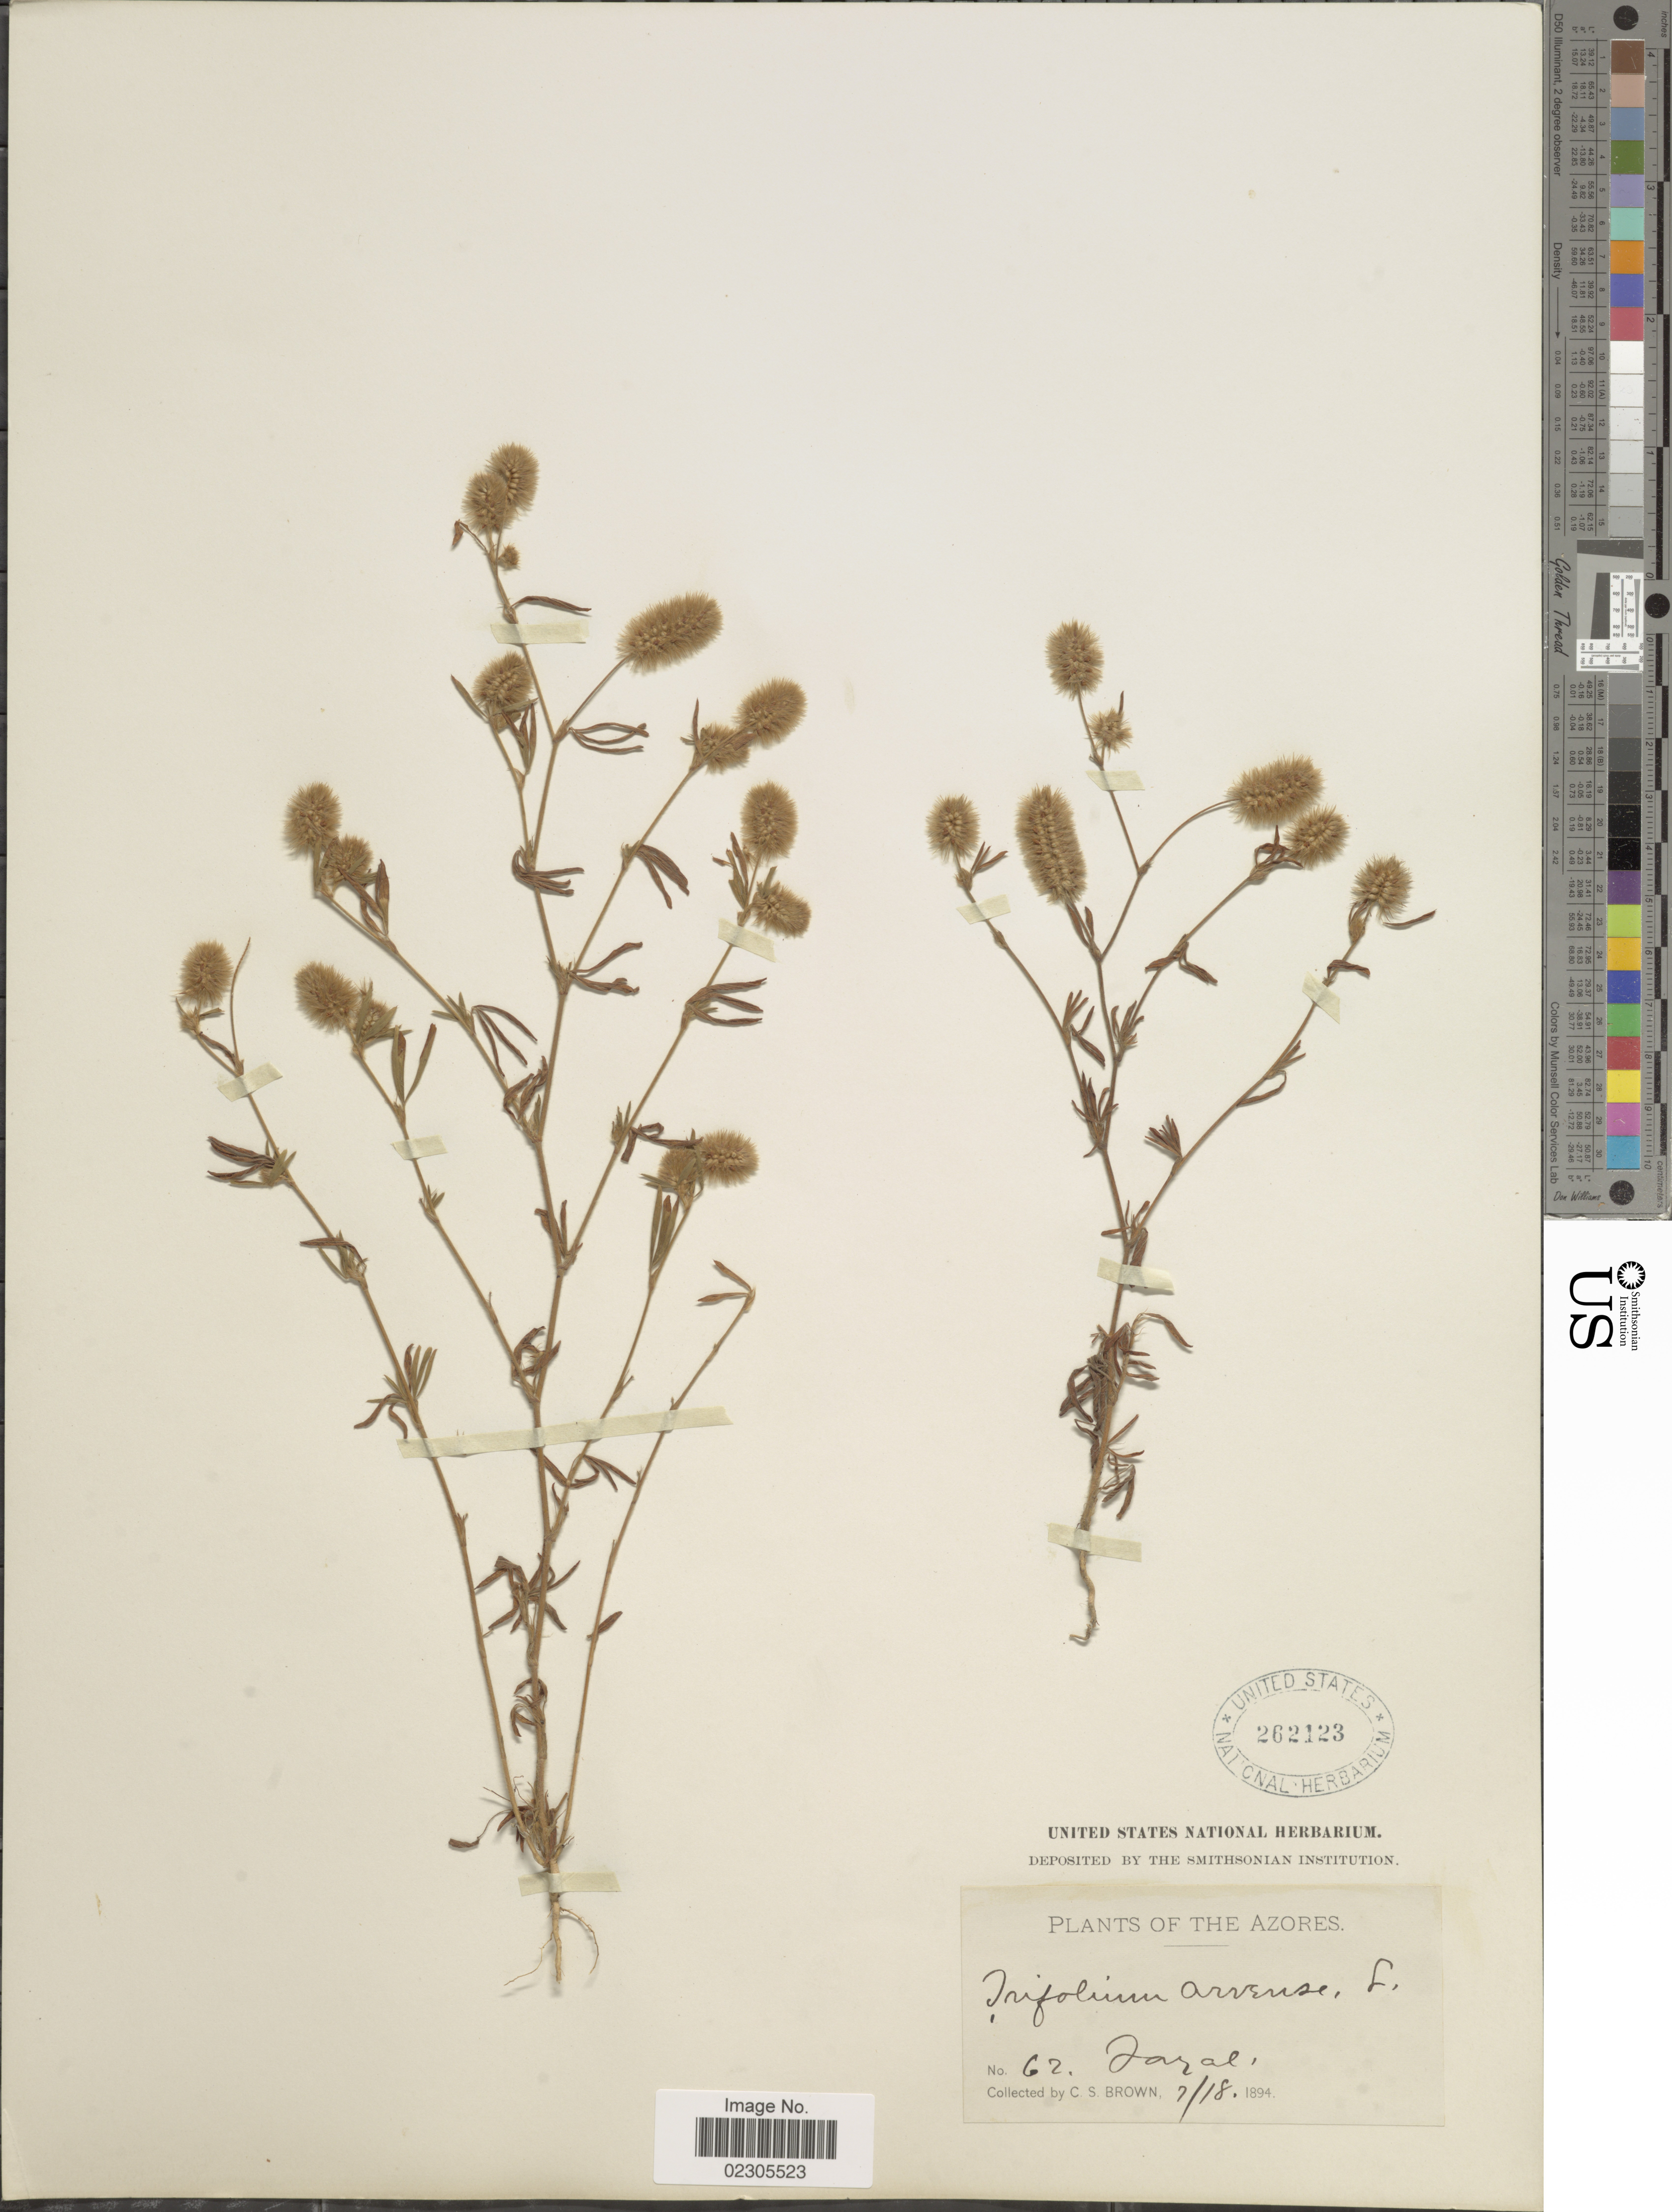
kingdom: Plantae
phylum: Tracheophyta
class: Magnoliopsida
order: Fabales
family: Fabaceae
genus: Trifolium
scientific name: Trifolium arvense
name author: L.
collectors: C. S. Brown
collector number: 62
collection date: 1894-07-18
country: Portugal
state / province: Azores (Aut. Reg.)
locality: Jaral [interpreted]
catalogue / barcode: US 262123